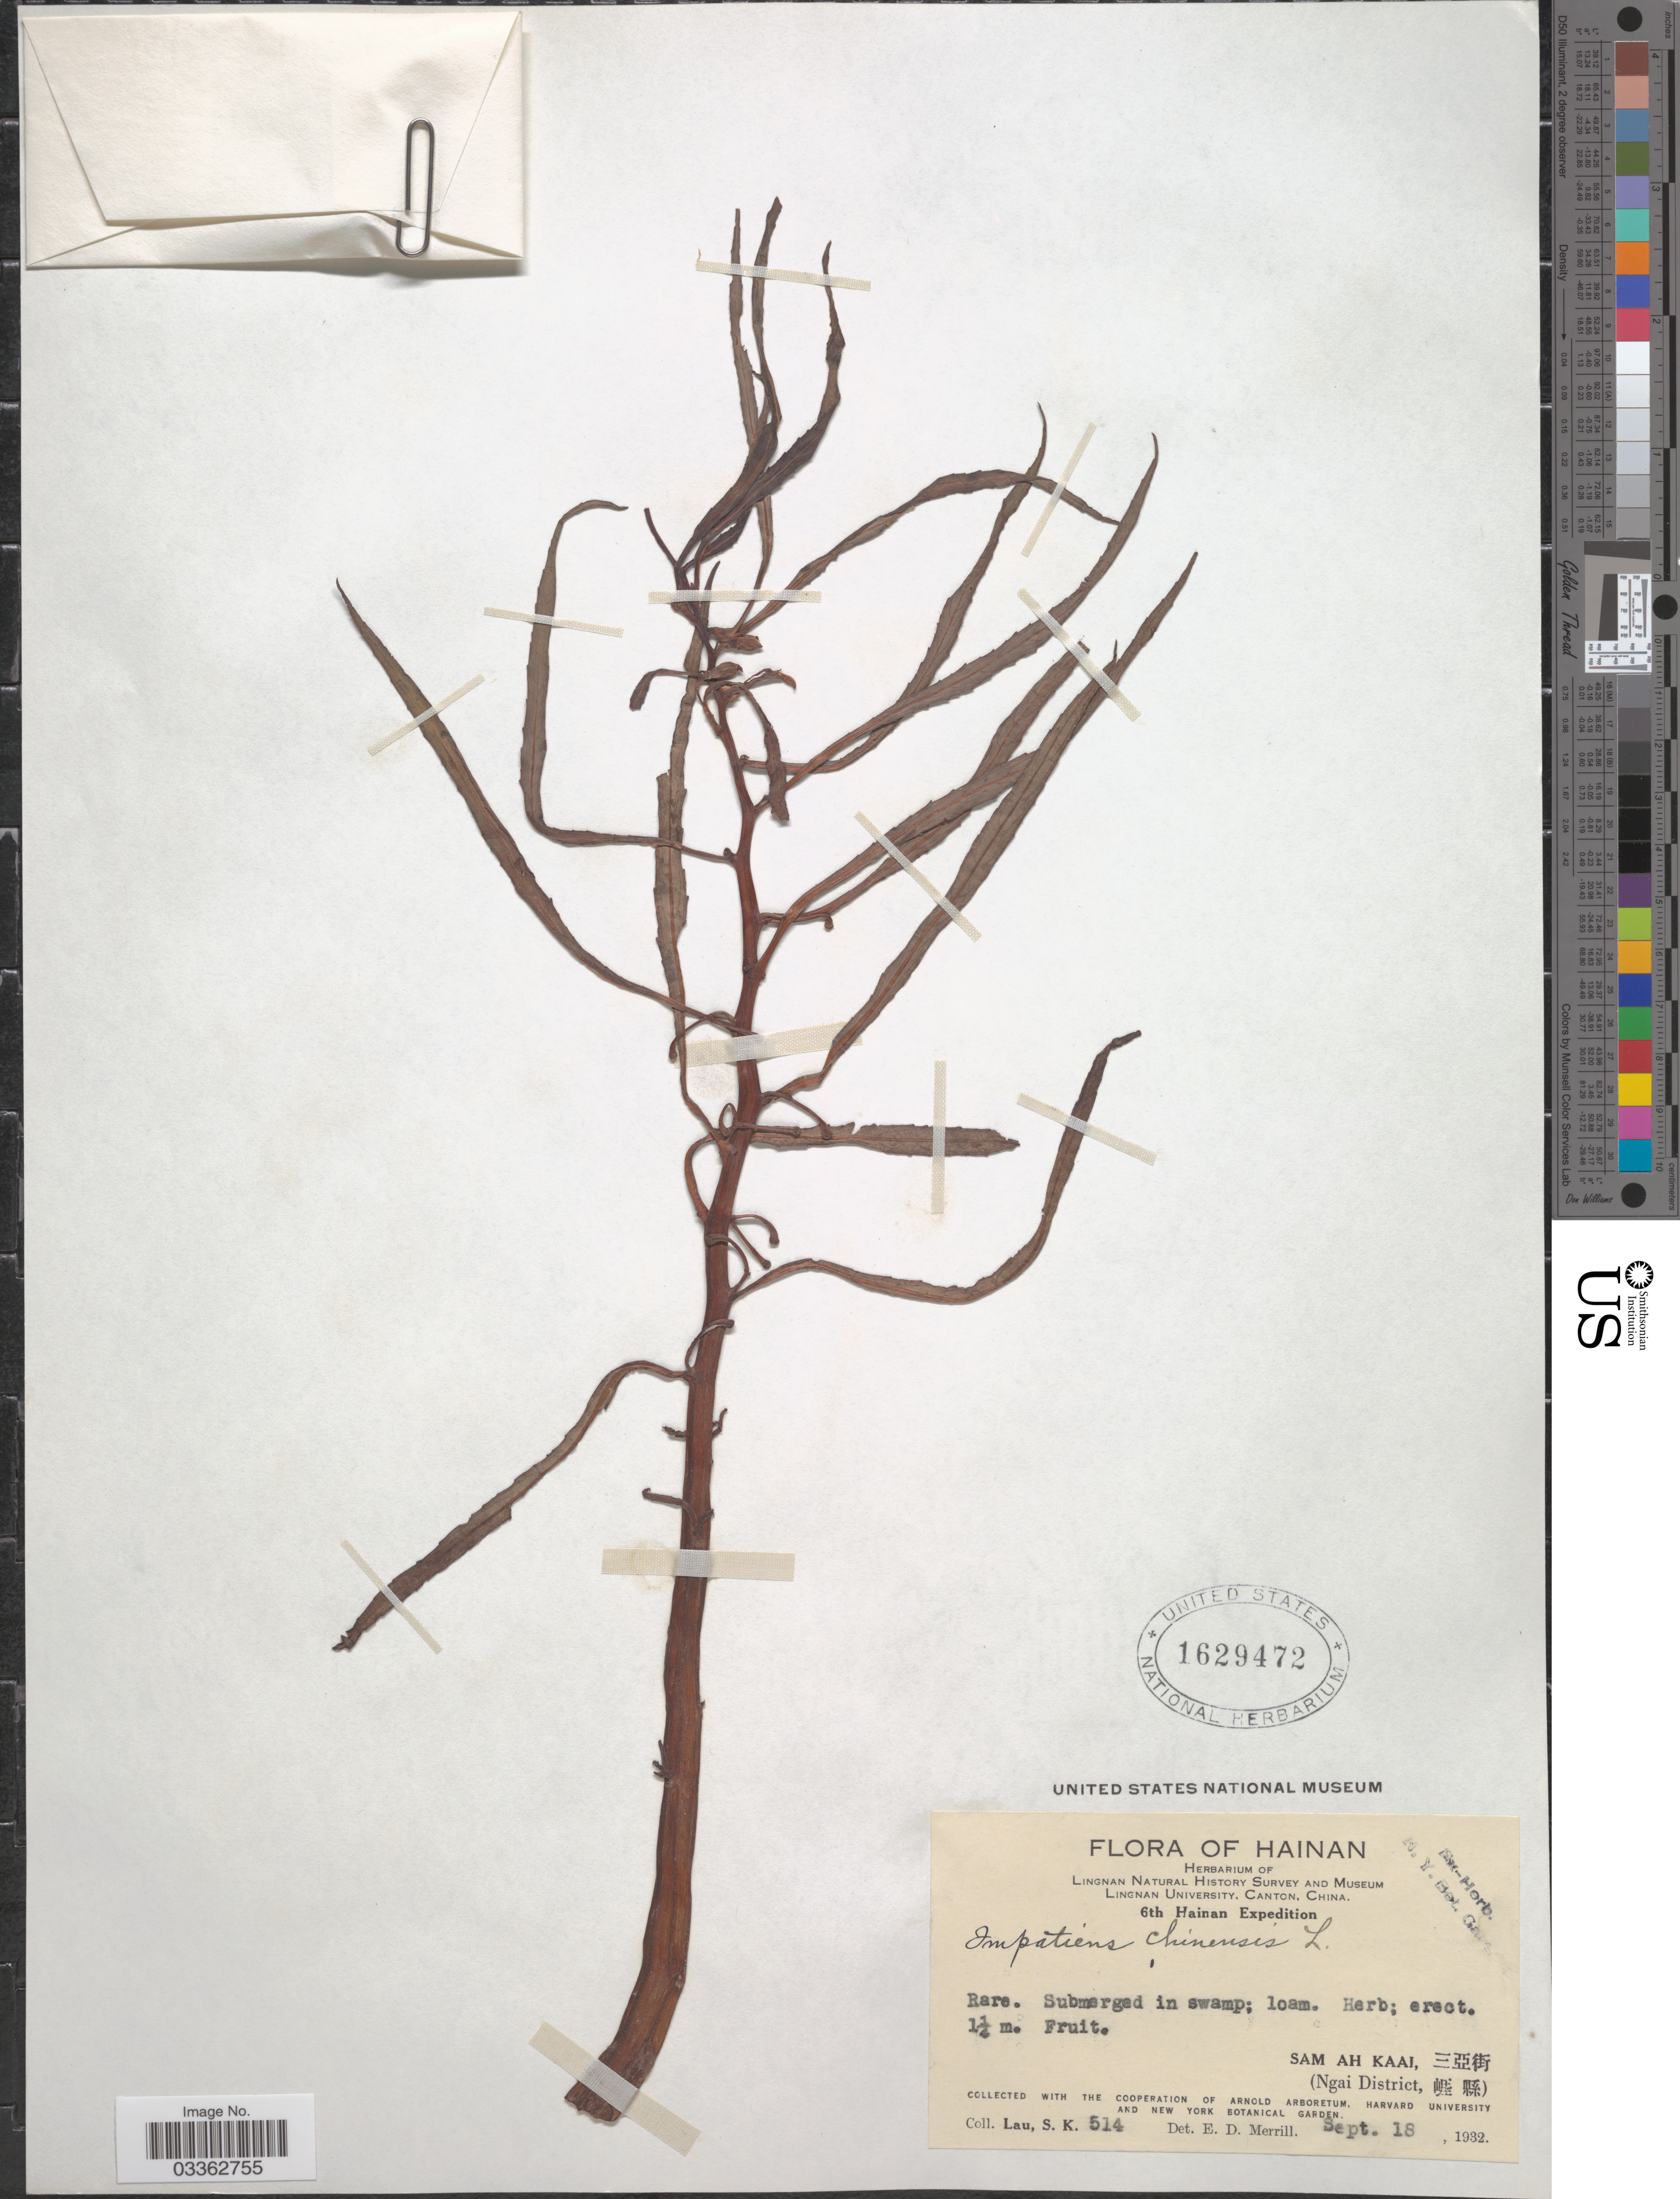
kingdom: Plantae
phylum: Tracheophyta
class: Magnoliopsida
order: Ericales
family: Balsaminaceae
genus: Impatiens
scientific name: Impatiens chinensis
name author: L.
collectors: S. K. Lau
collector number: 514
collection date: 1932-09-18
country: China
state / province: Hainan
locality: Sam Ah Kaai. (Ngai District).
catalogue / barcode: US 1629472